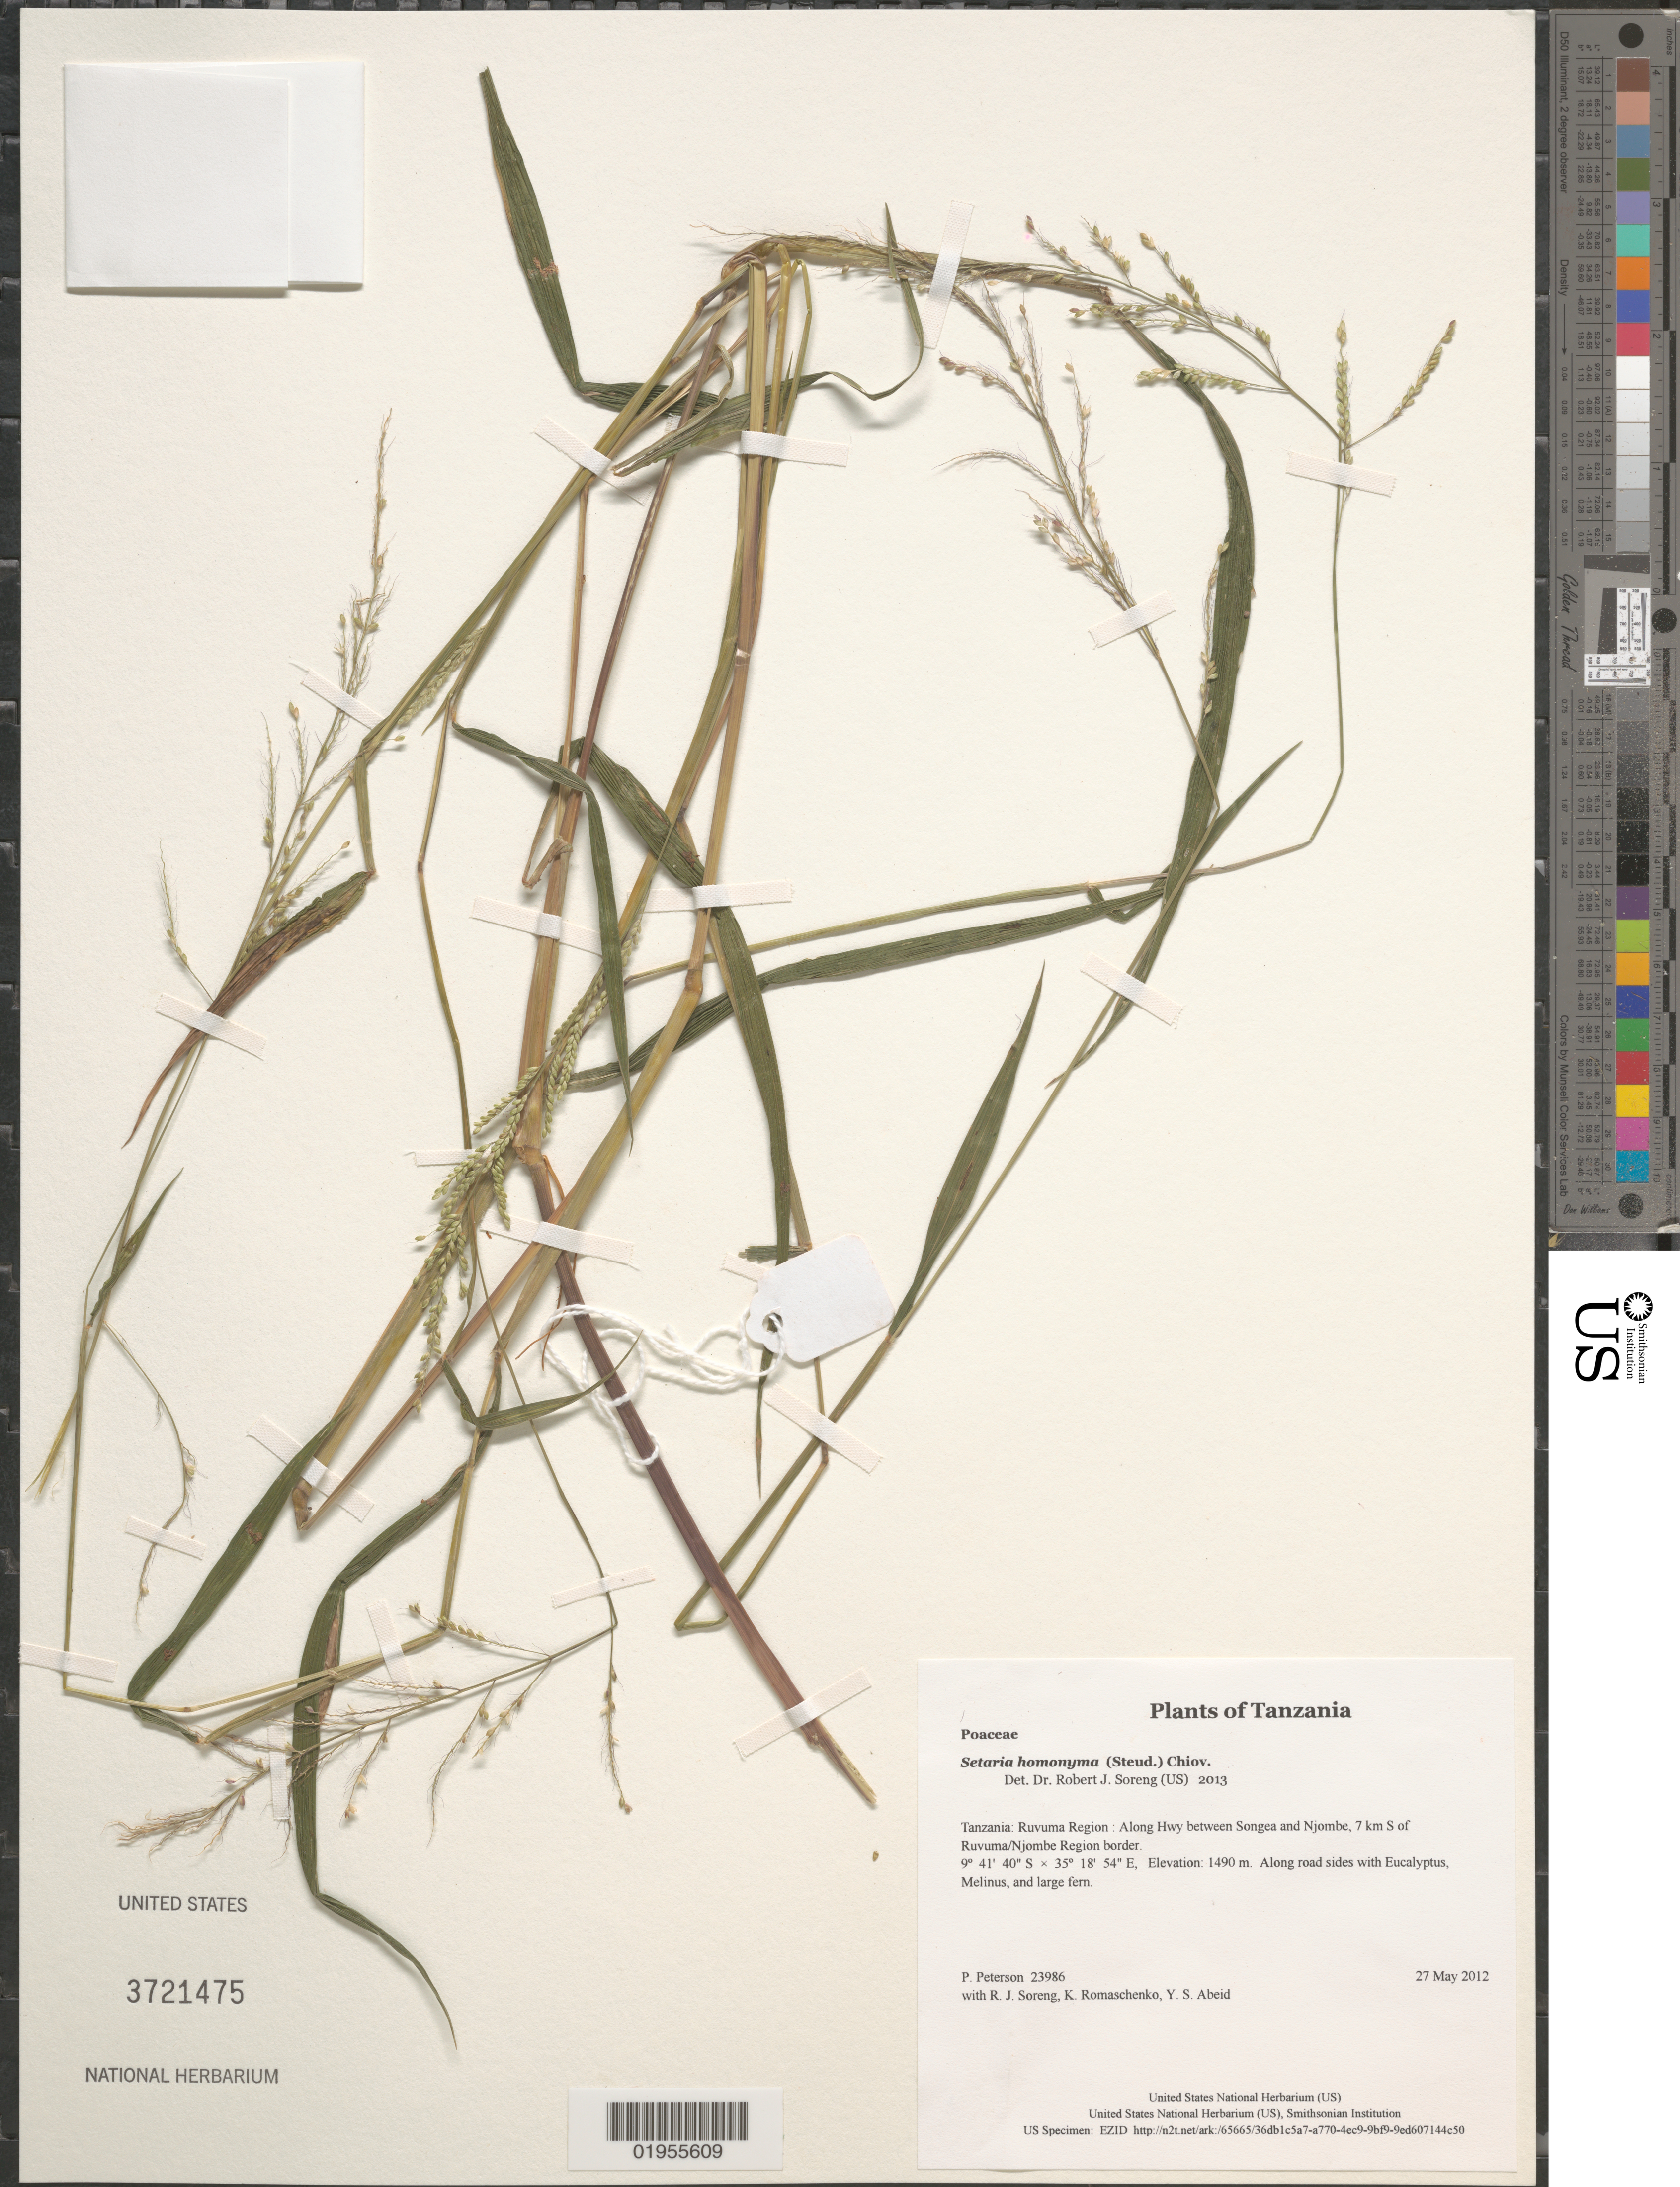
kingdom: Plantae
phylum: Tracheophyta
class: Liliopsida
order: Poales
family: Poaceae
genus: Setaria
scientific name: Setaria homonyma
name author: (Steud.) Chiov.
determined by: Soreng, Robert J., Research Associate (BOT), Smithsonian Institution - National Museum of Natural History (UNITED STATES)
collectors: P. M. Peterson, R. J. Soreng, K. Romaschenko & Y. Abeid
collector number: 23986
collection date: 2012-05-27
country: Tanzania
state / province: Ruvuma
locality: Along Hwy between Songea and Njombe, 7 km S of Ruvuma/Njombe Region border.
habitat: Along road sides with Eucalyptus, Melinus, and large fern.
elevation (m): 1490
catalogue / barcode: US 3721475